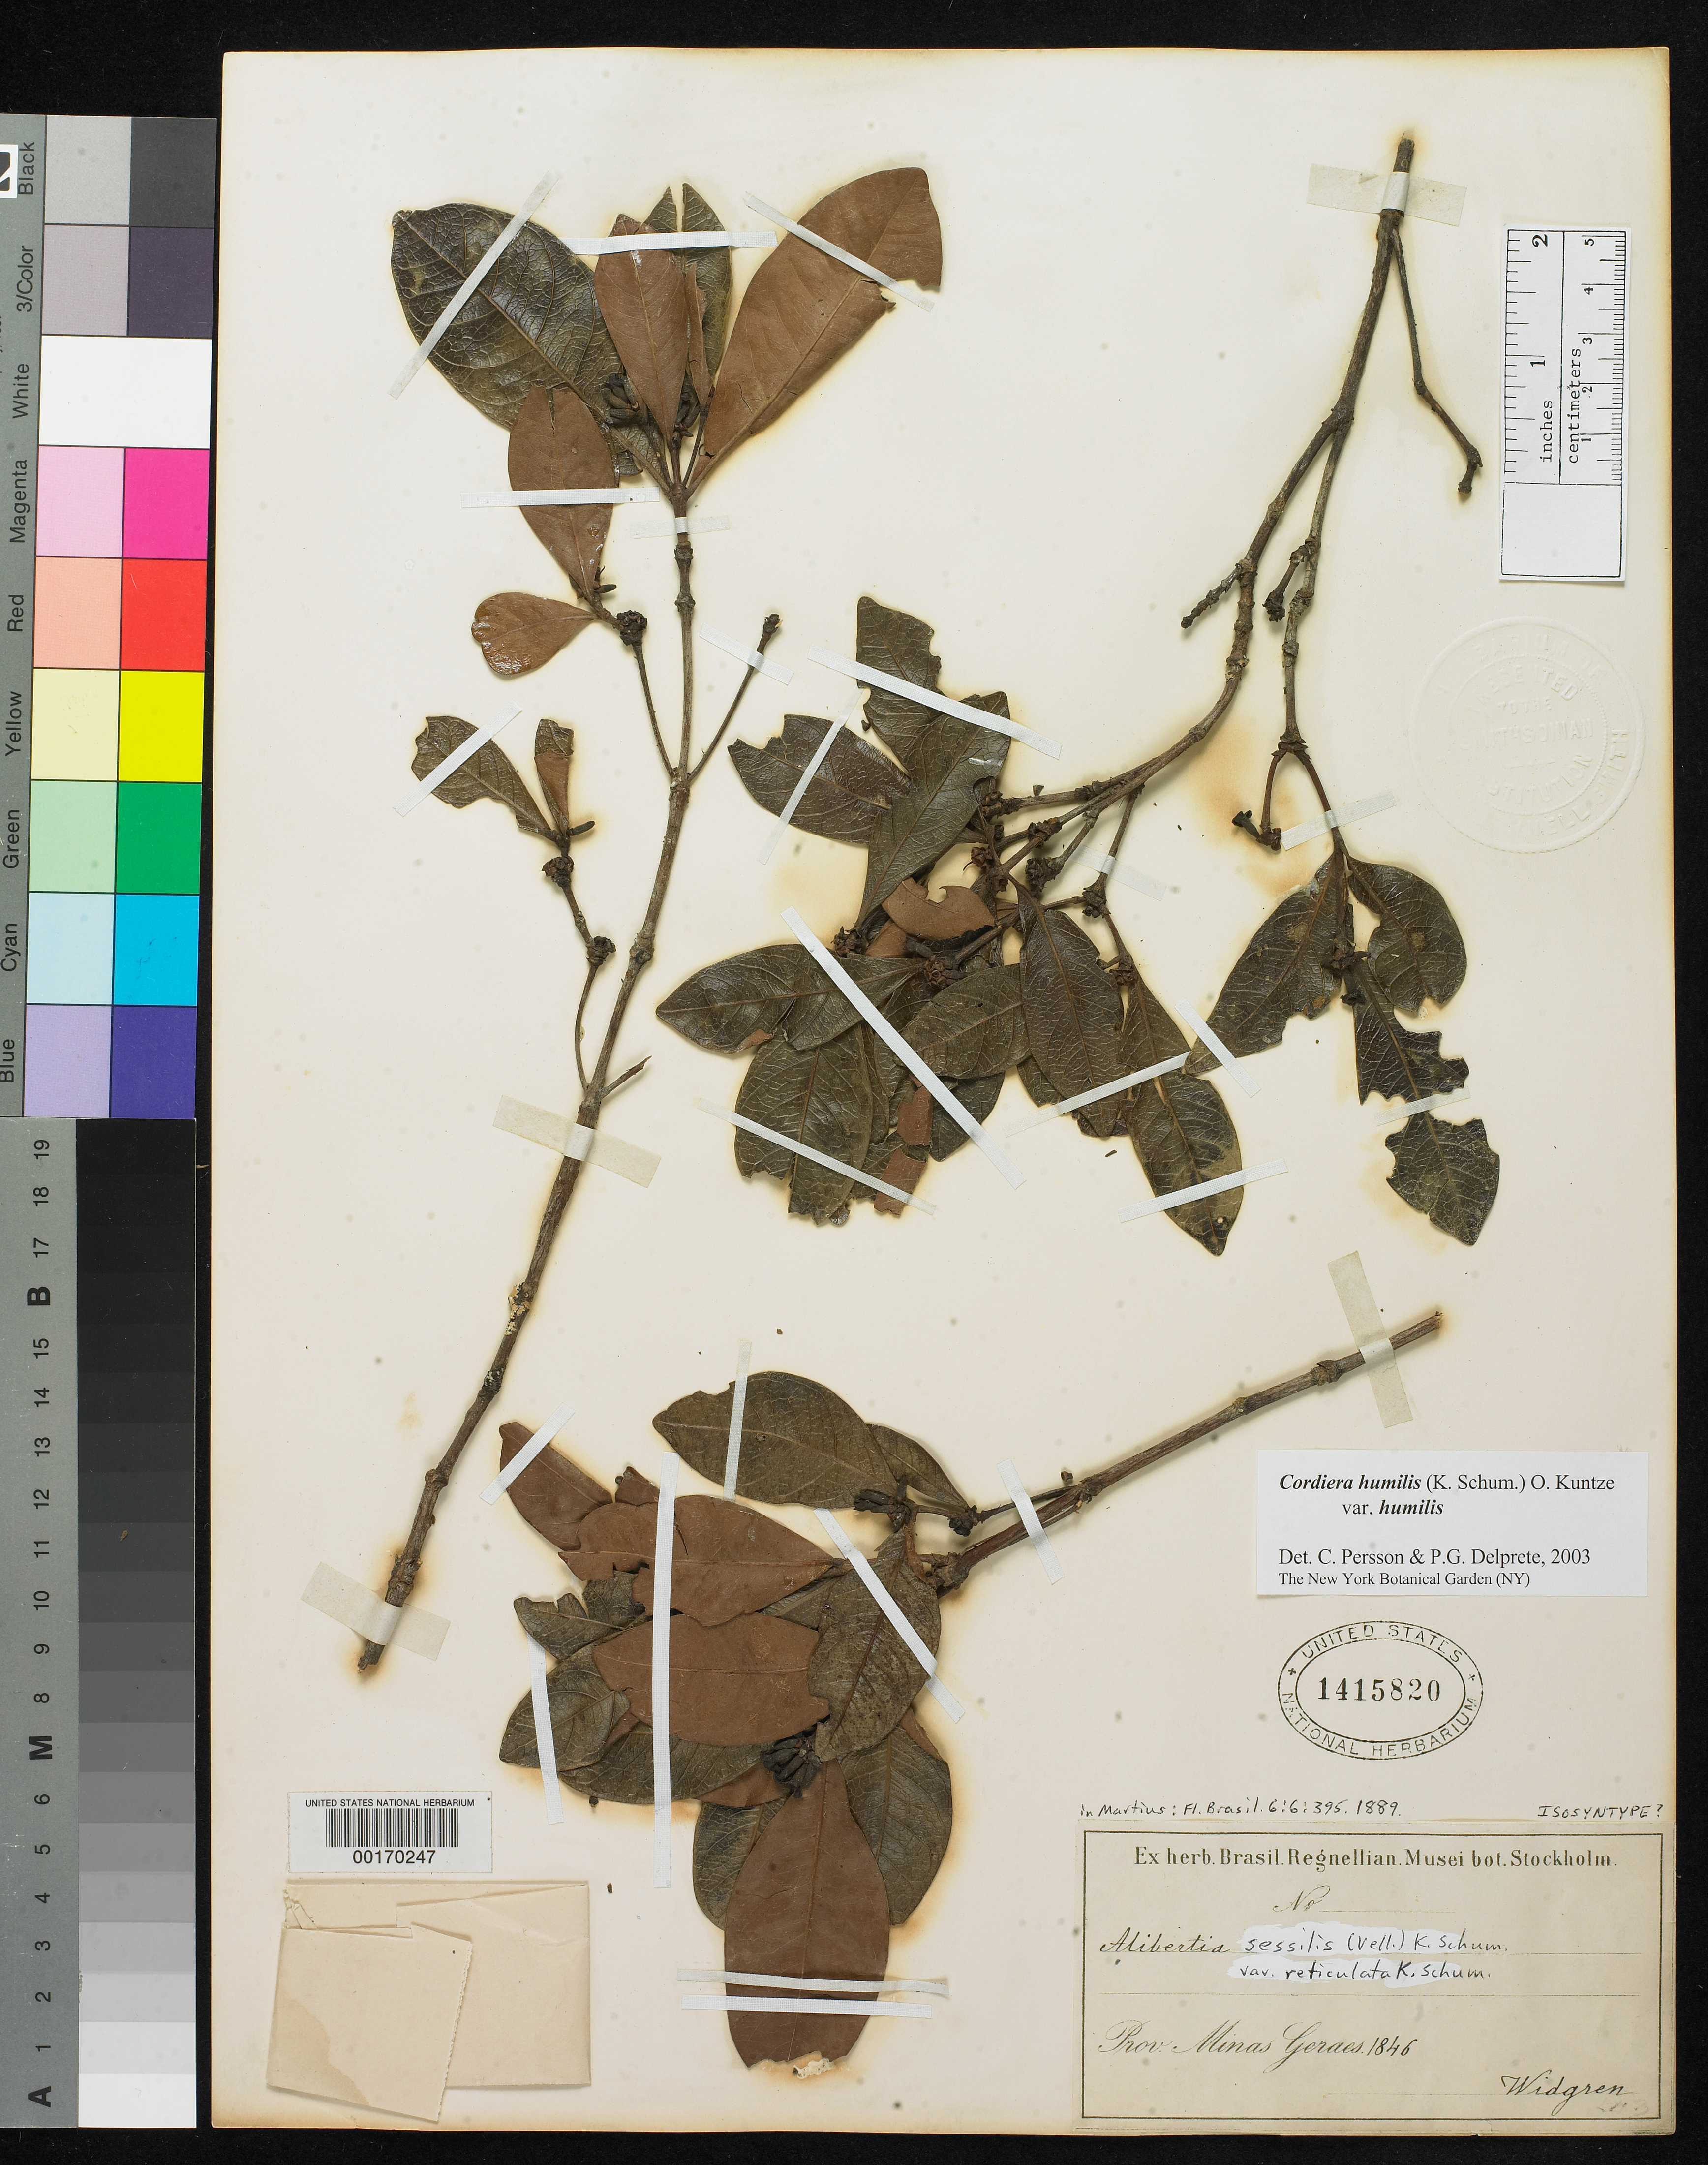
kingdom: Plantae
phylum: Tracheophyta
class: Magnoliopsida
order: Gentianales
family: Rubiaceae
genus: Alibertia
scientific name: Alibertia sessilis var. reticulata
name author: K. Schum. in Mart.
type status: Possible Syntype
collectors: J. Widgren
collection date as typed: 1846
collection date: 1846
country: Brazil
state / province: Minas Gerais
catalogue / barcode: US 1415820